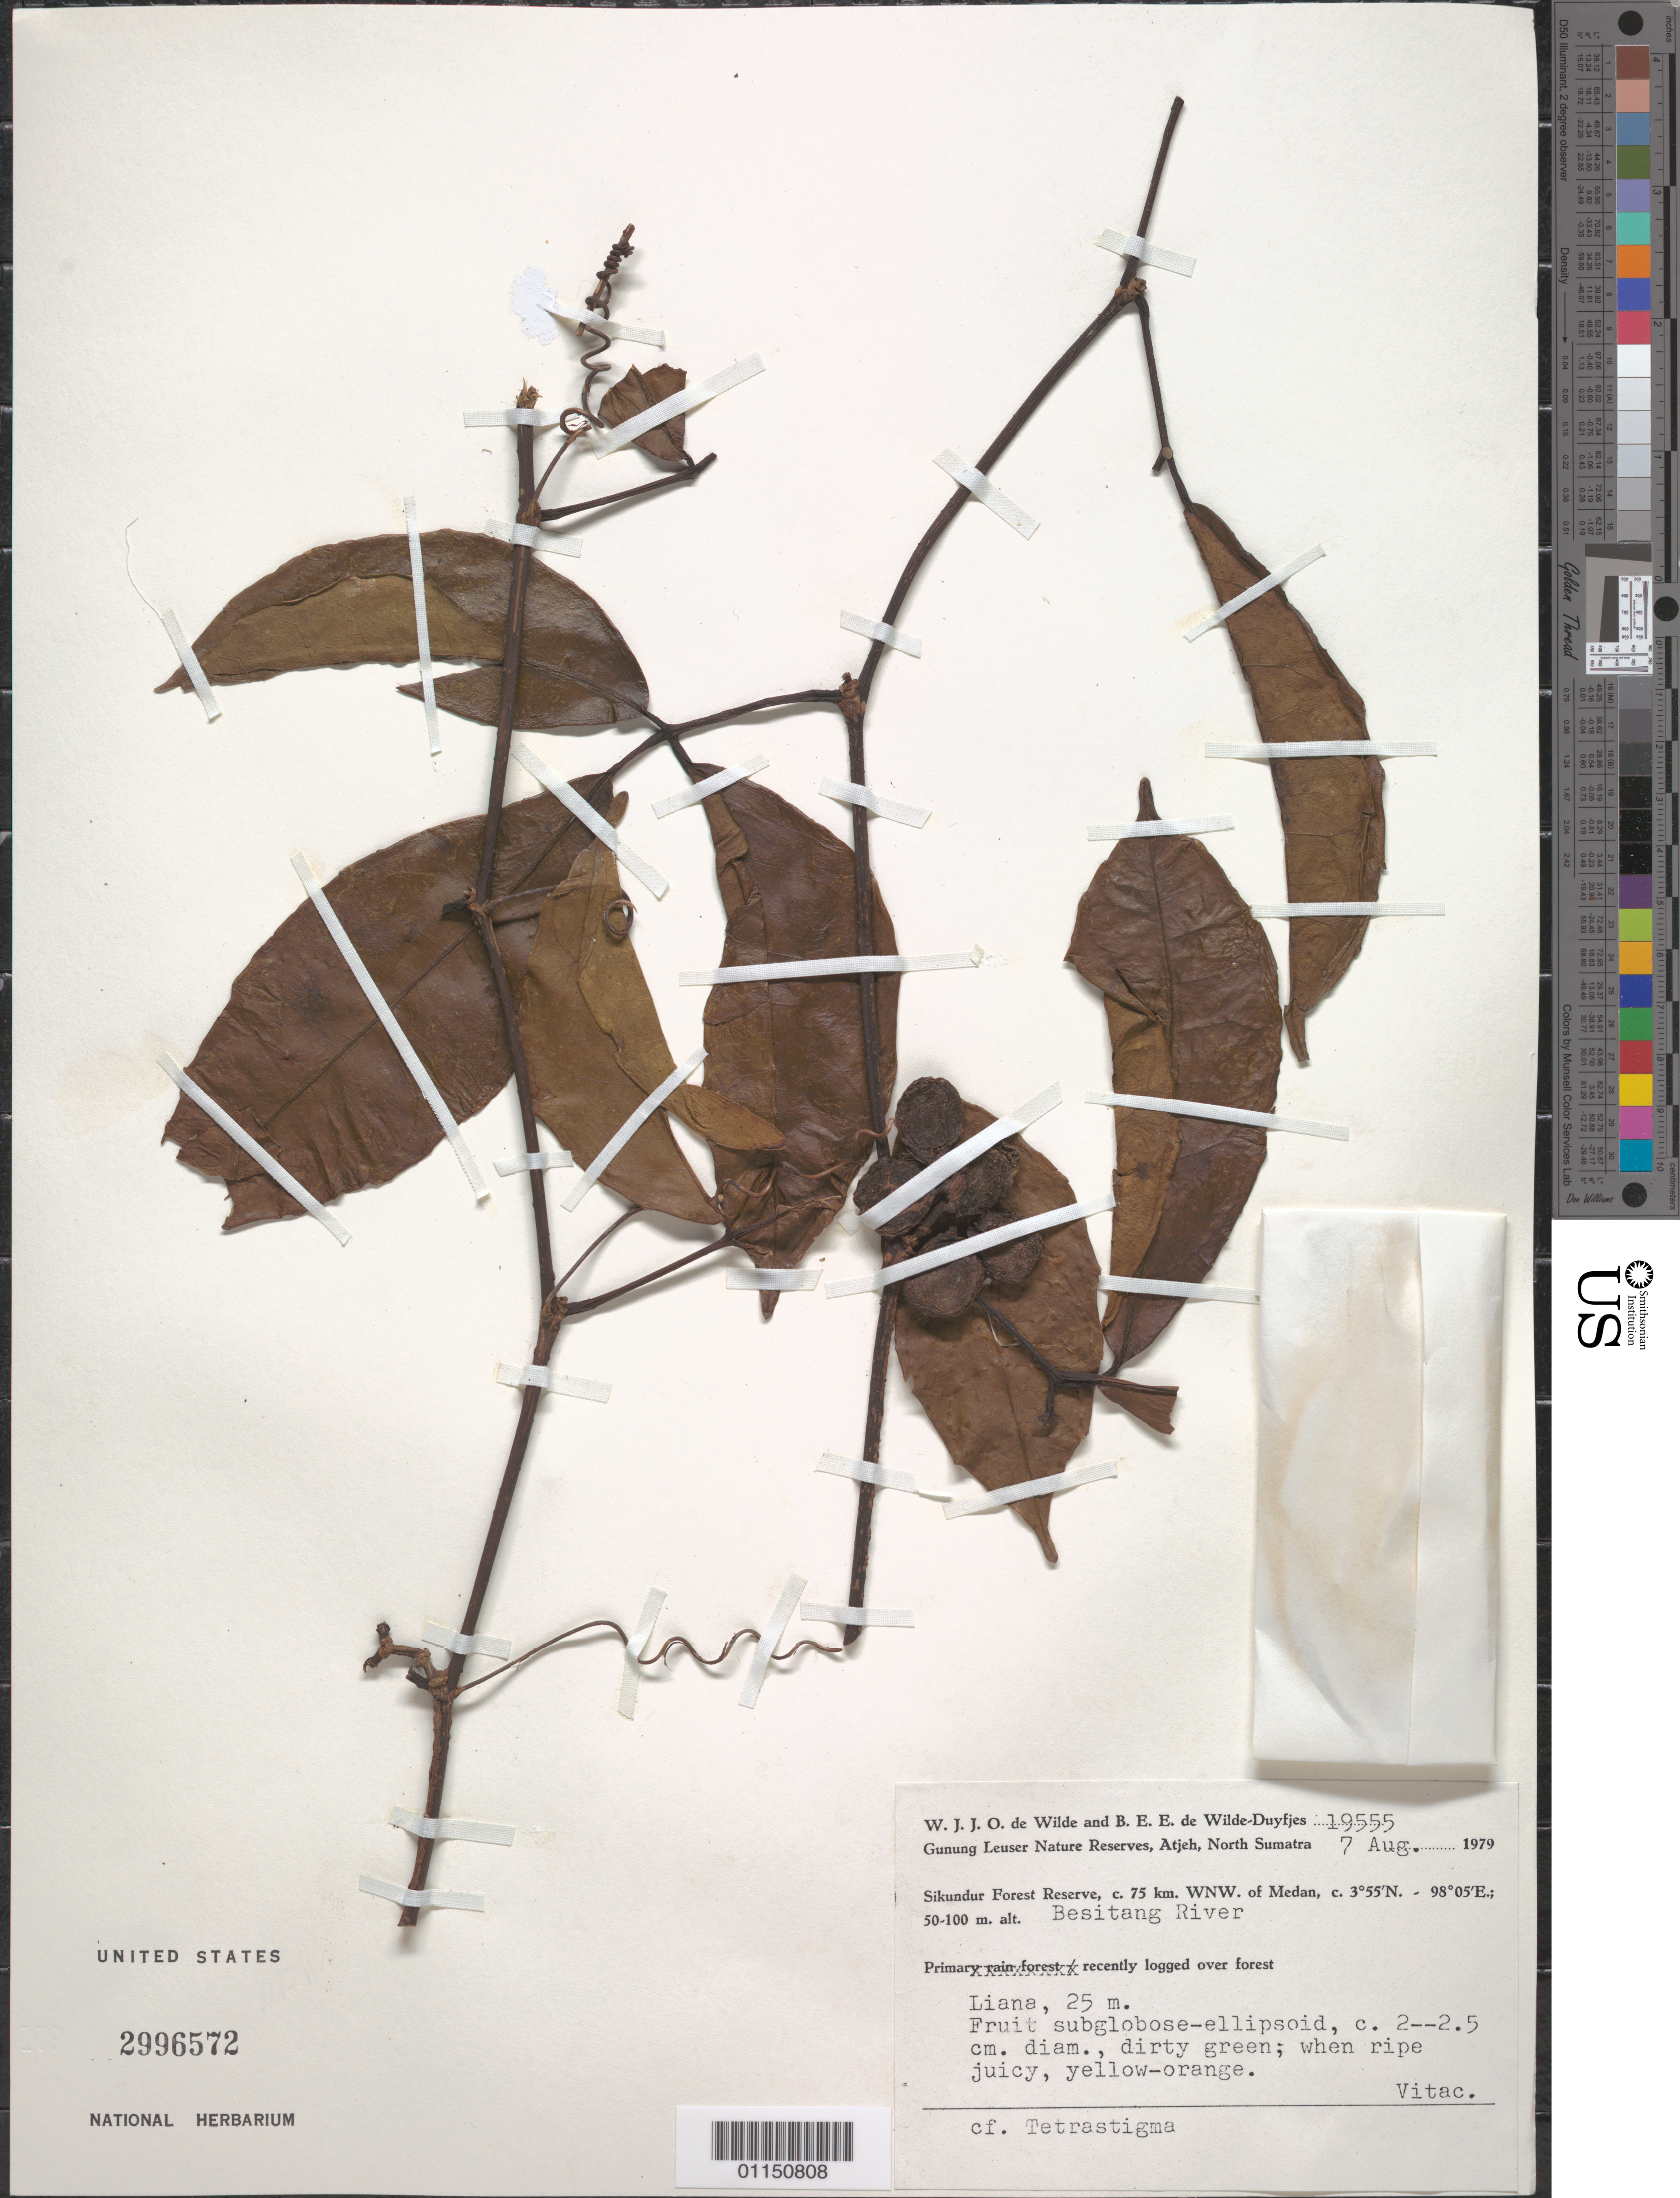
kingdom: Plantae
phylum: Tracheophyta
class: Magnoliopsida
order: Vitales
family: Vitaceae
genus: Tetrastigma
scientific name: Tetrastigma sp.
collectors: W. J. de Wilde & B. E. de Wilde-Duyfjes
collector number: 19555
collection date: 1979-08-07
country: Indonesia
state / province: Sumatra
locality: Gunung Leuser Nature Reserve, Atjeh. Sikundur Forest Reserve, c. 75 km WNW of Medan. Besitang River.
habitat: Primary recently logged over forest. Liana.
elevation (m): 50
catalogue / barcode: US 2996572